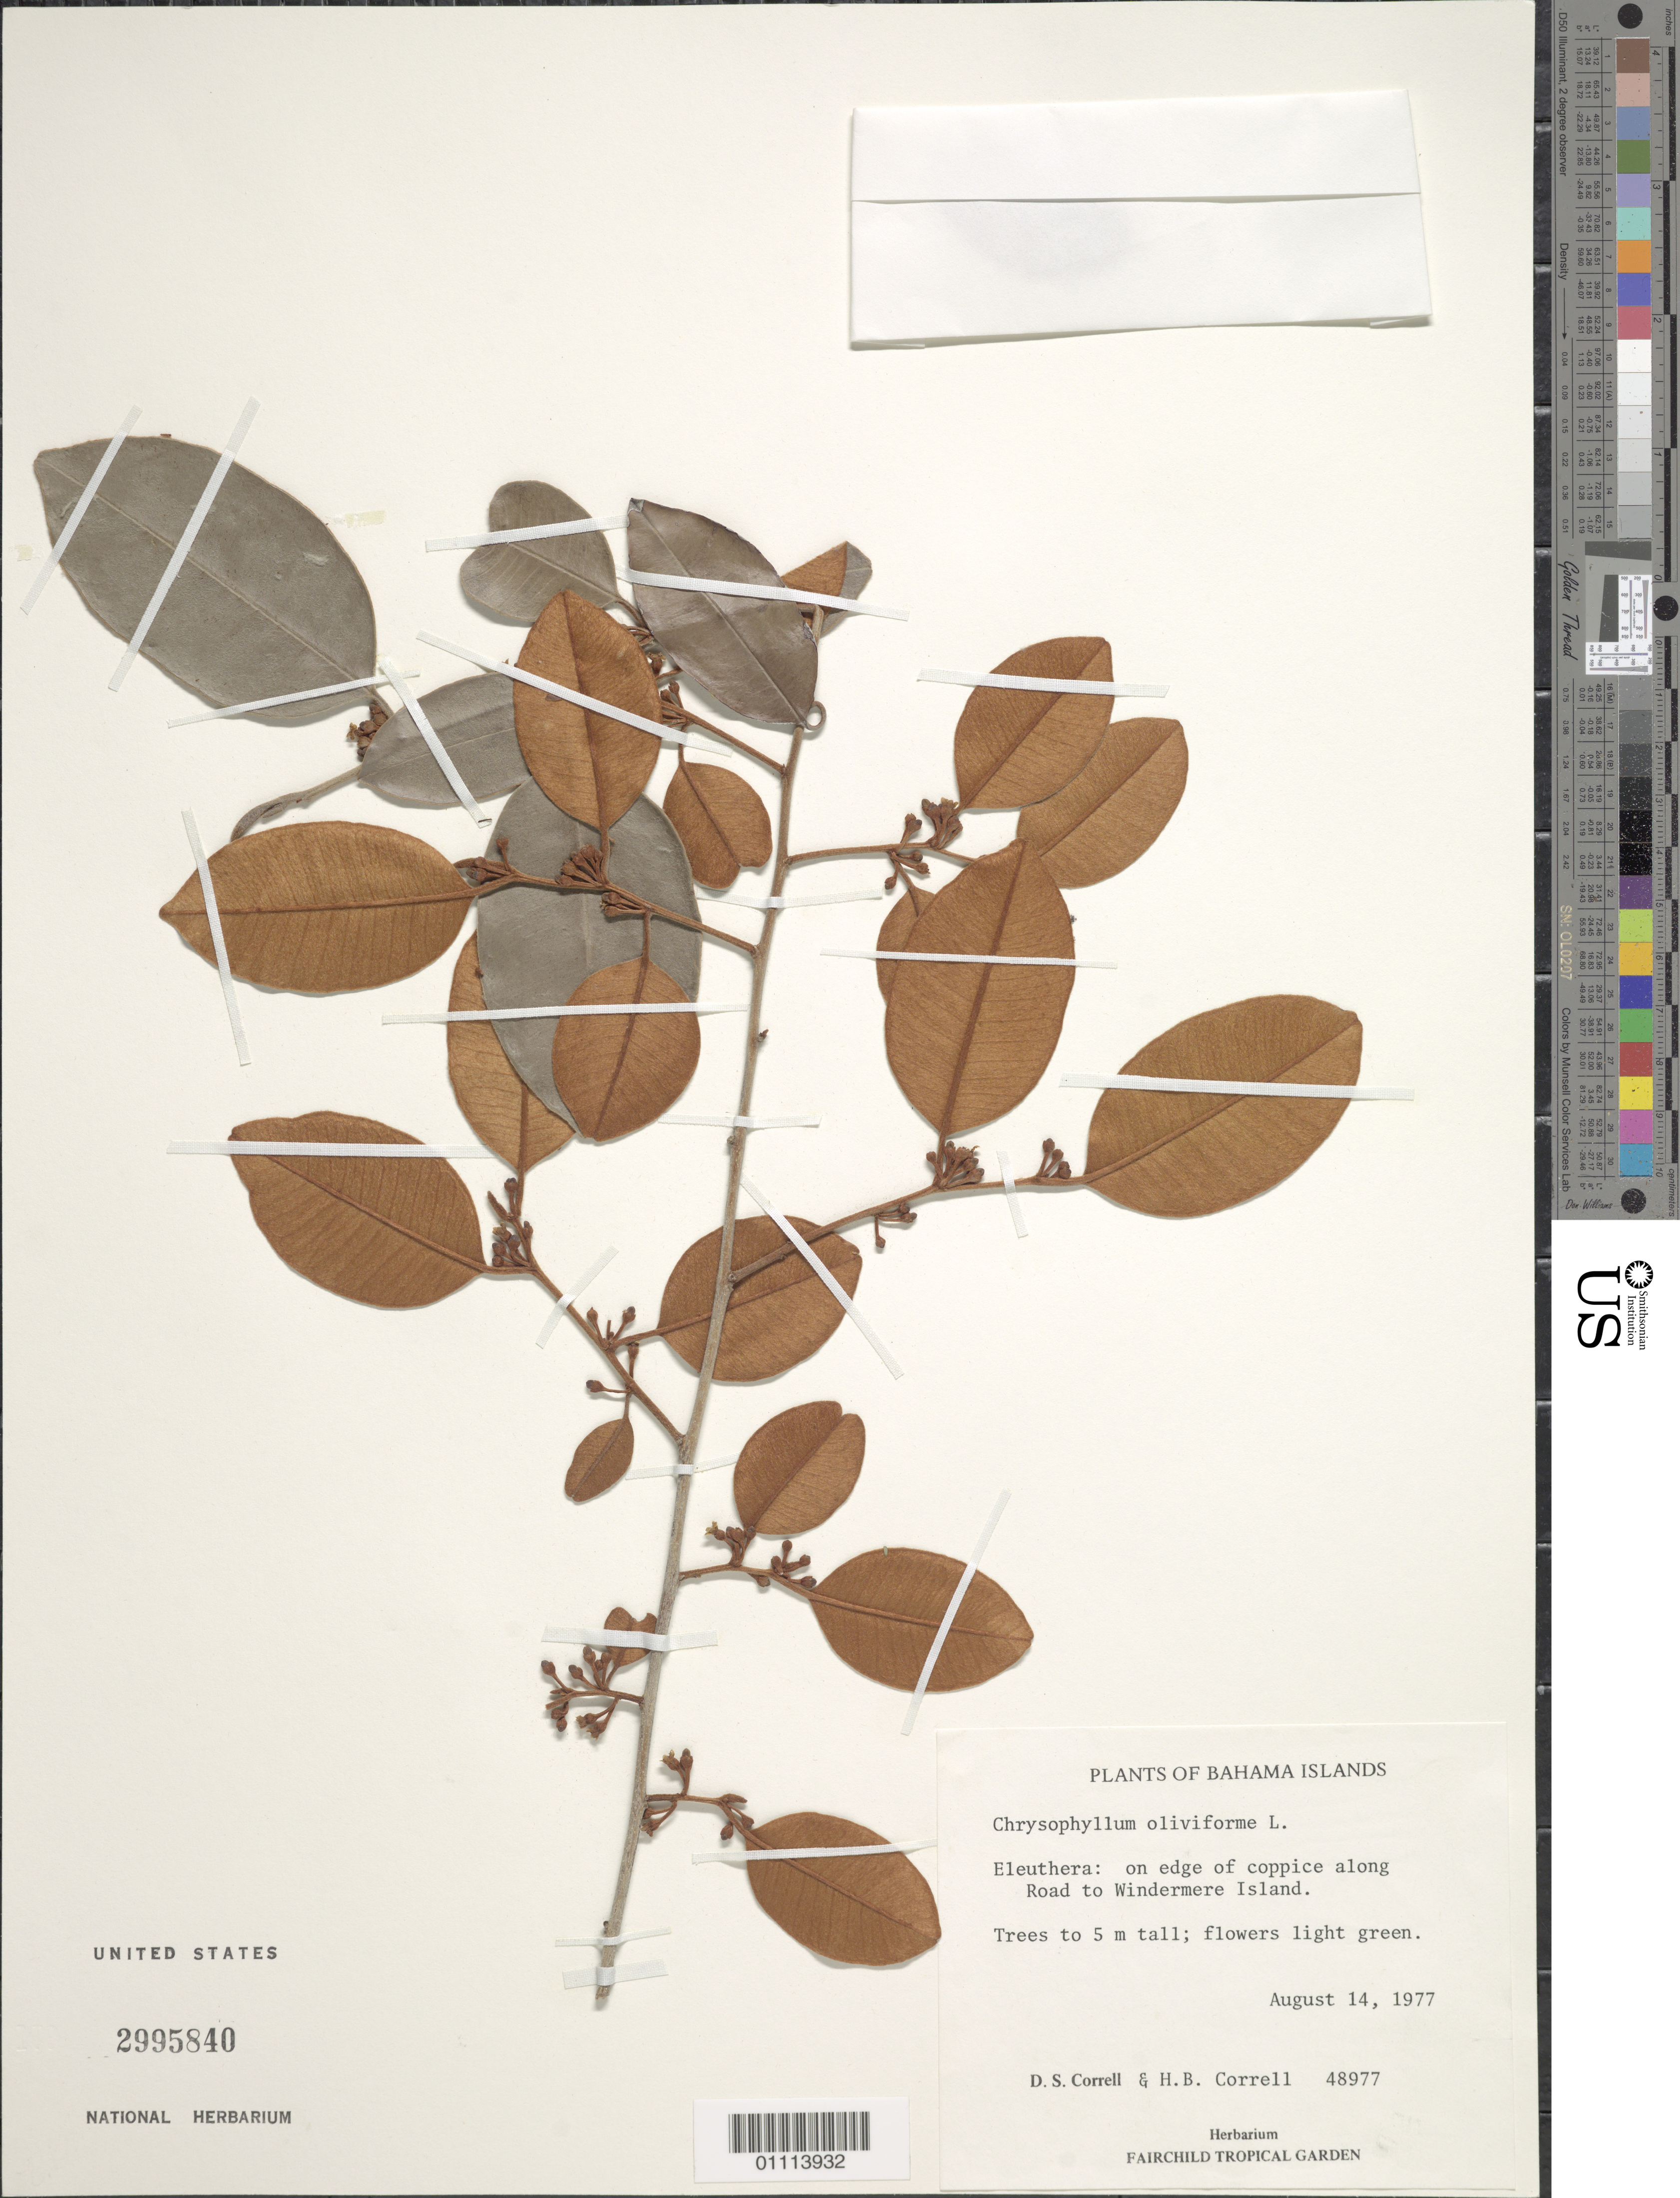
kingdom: Plantae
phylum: Tracheophyta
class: Magnoliopsida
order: Ericales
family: Sapotaceae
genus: Chrysophyllum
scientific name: Chrysophyllum oliviforme var. typicum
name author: Cronq.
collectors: D. S. Correll & H. Correll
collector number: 48977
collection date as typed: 14 Aug 1977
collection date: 1977-08-14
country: Bahamas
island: Eleuthera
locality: Eleuthera: on edge of coppice along Road to Windermere Island.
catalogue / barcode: US 2995840